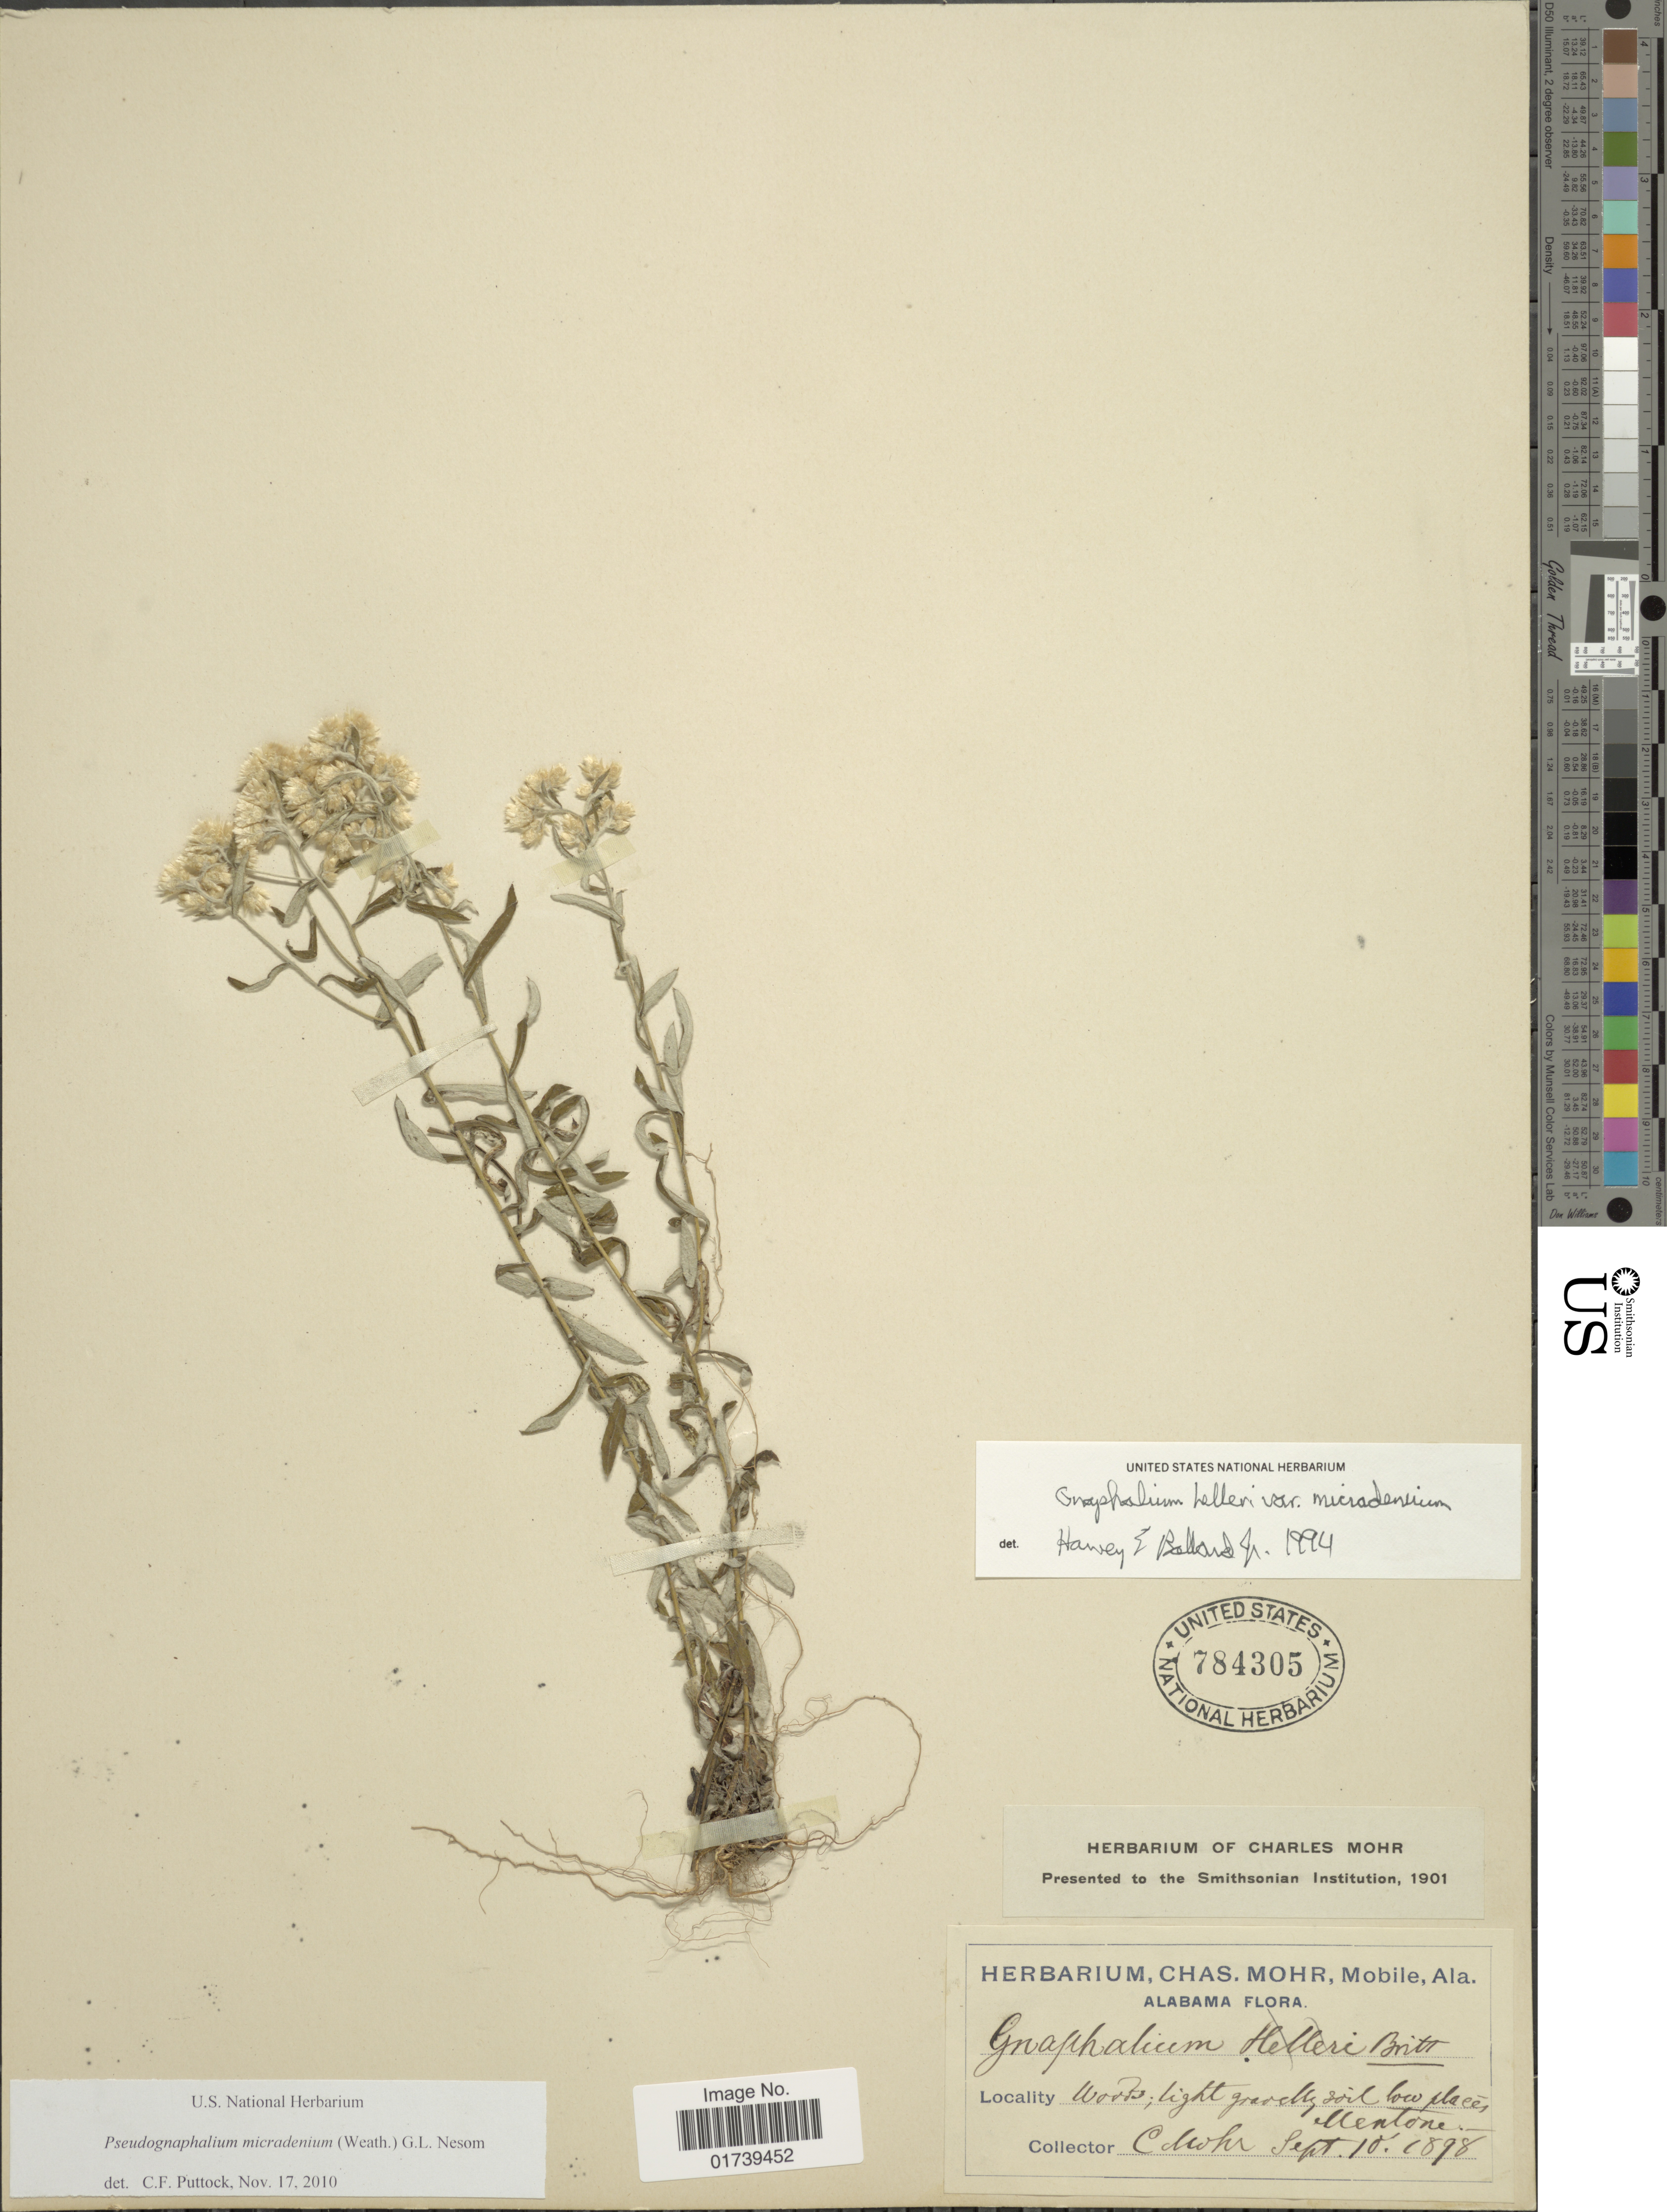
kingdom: Plantae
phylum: Tracheophyta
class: Magnoliopsida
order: Asterales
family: Asteraceae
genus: Pseudognaphalium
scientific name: Pseudognaphalium micradenium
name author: (Weath.) G.L. Nesom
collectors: C. T. Mohr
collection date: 1898-09-10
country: United States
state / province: Alabama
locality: Mentone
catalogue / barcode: US 784305